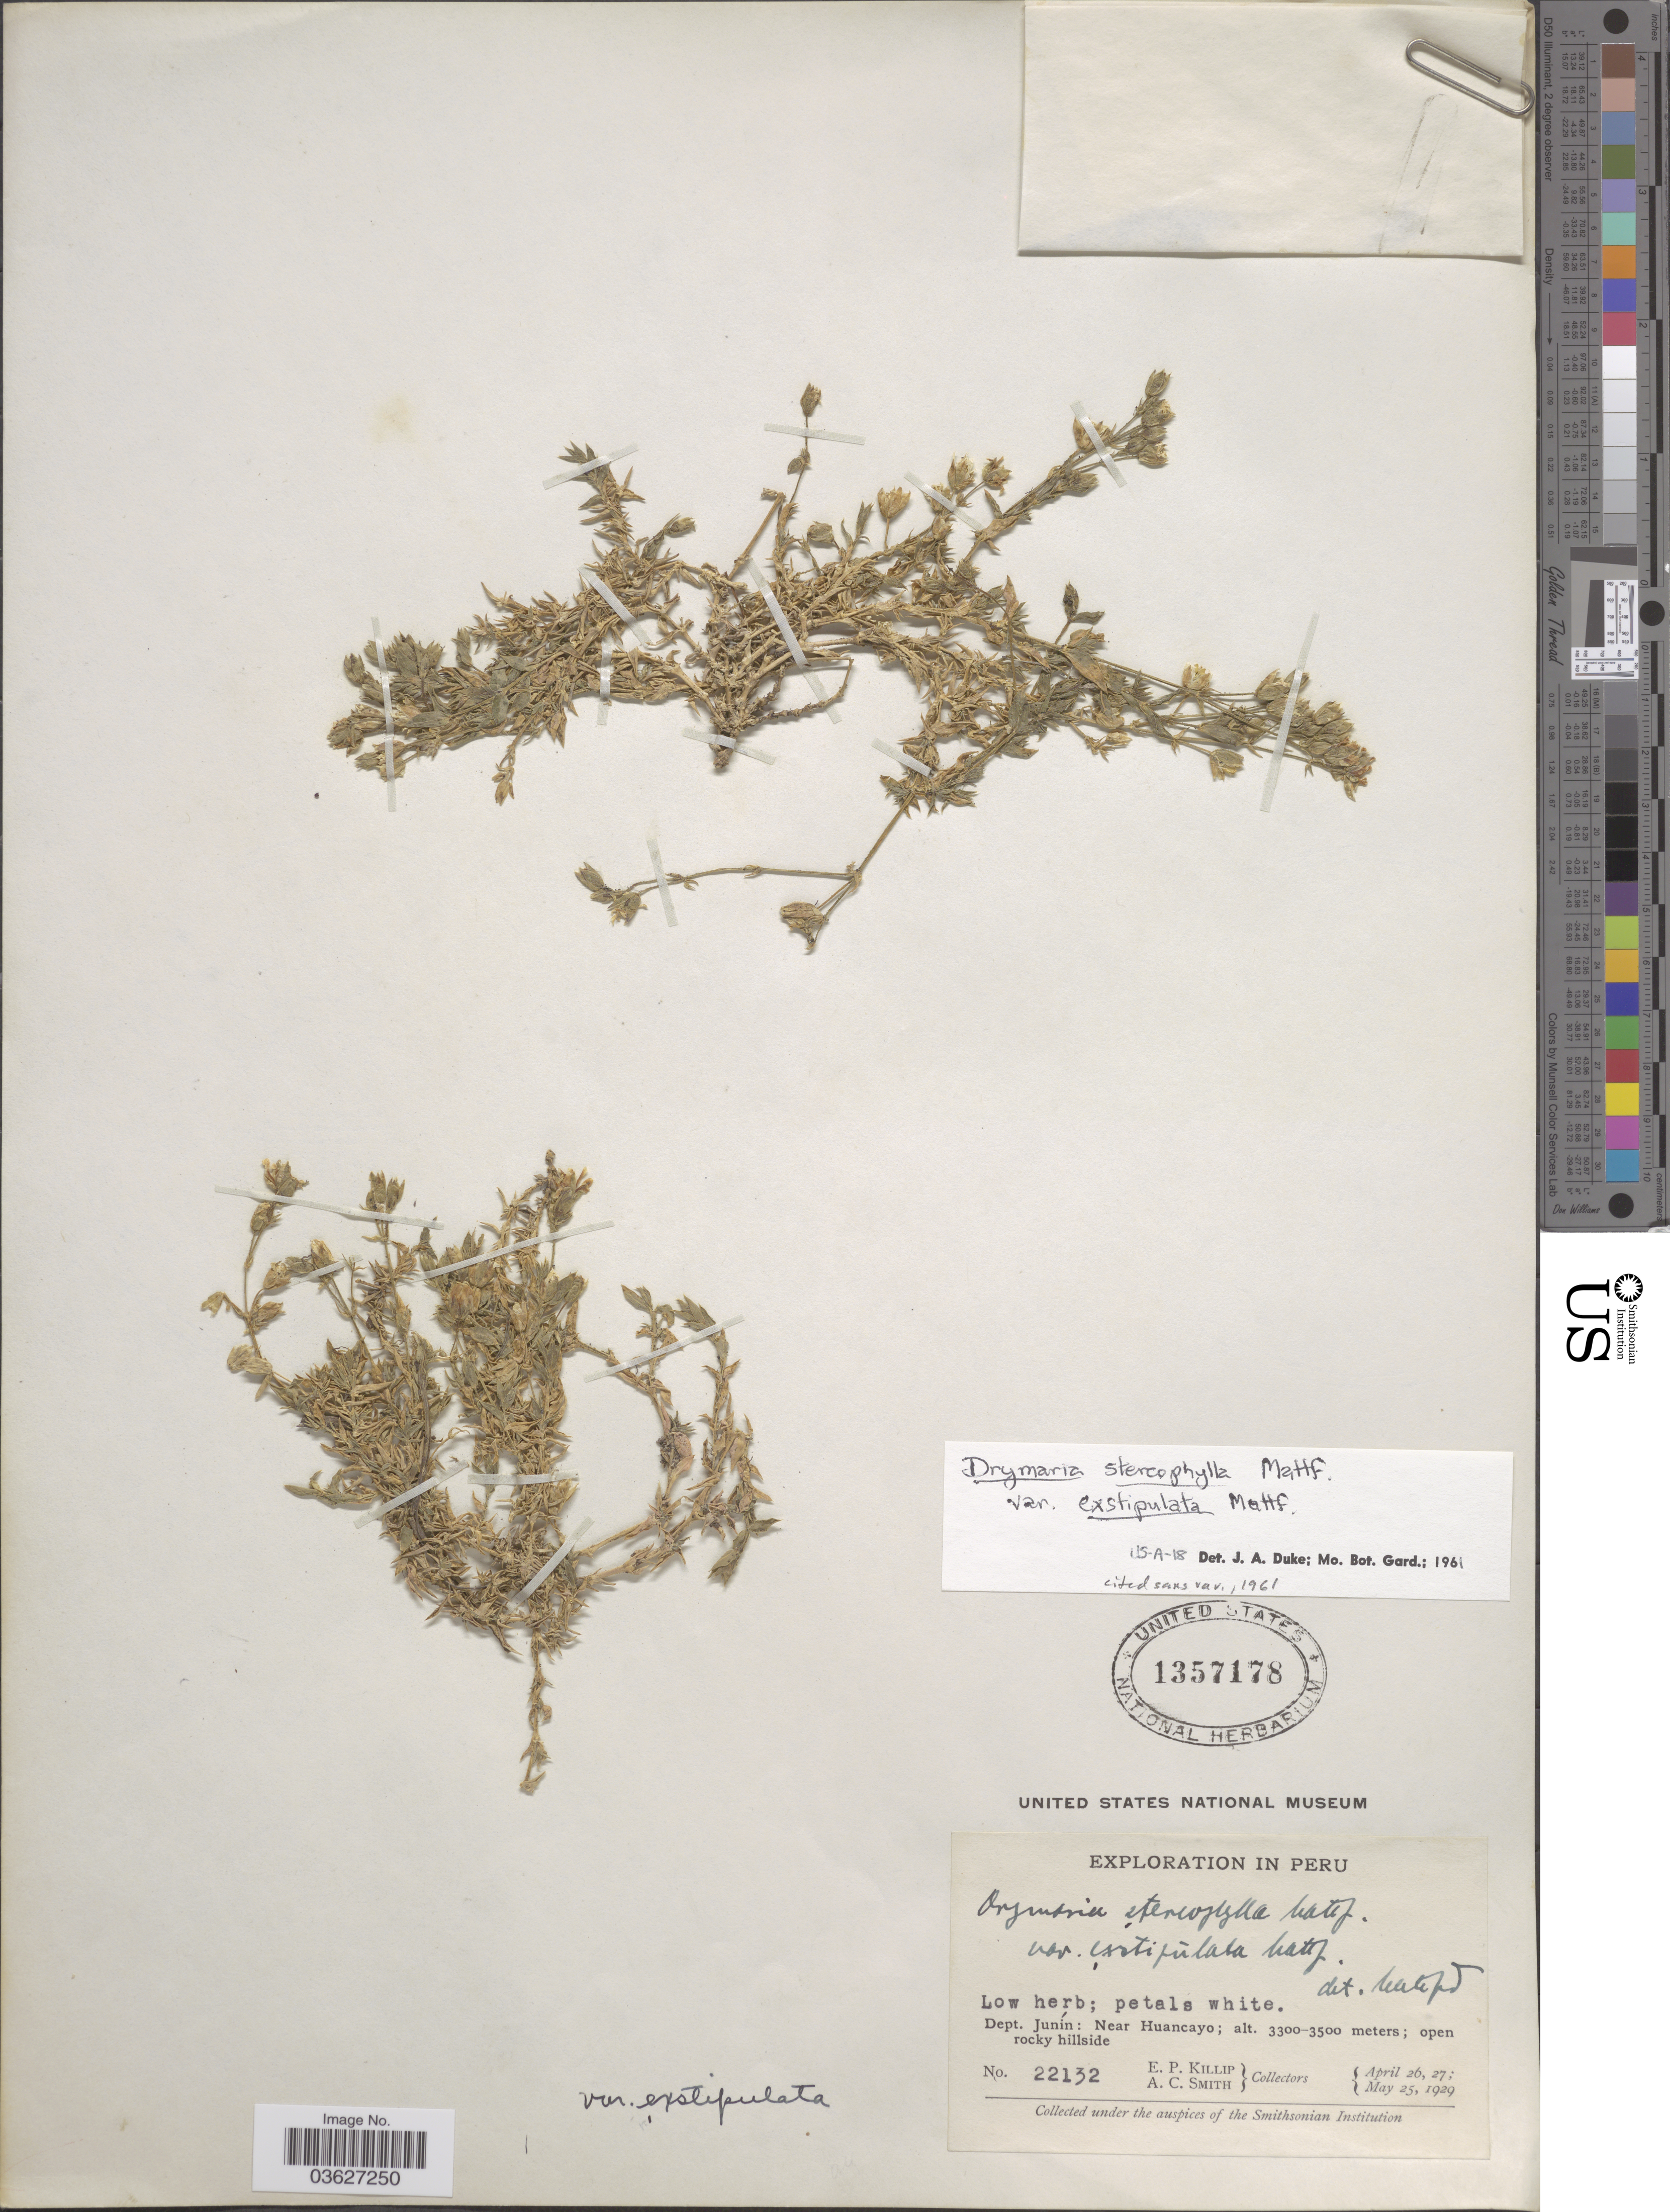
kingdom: Plantae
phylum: Tracheophyta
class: Magnoliopsida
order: Caryophyllales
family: Caryophyllaceae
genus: Drymaria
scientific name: Drymaria stereophylla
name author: Mattf.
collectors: E. P. Killip & A. C. Smith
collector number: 22132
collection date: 1929-04-26/1929-05-25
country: Peru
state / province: Junín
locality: Dept. Junín: Near Huancayo.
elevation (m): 3300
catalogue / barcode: US 1357178